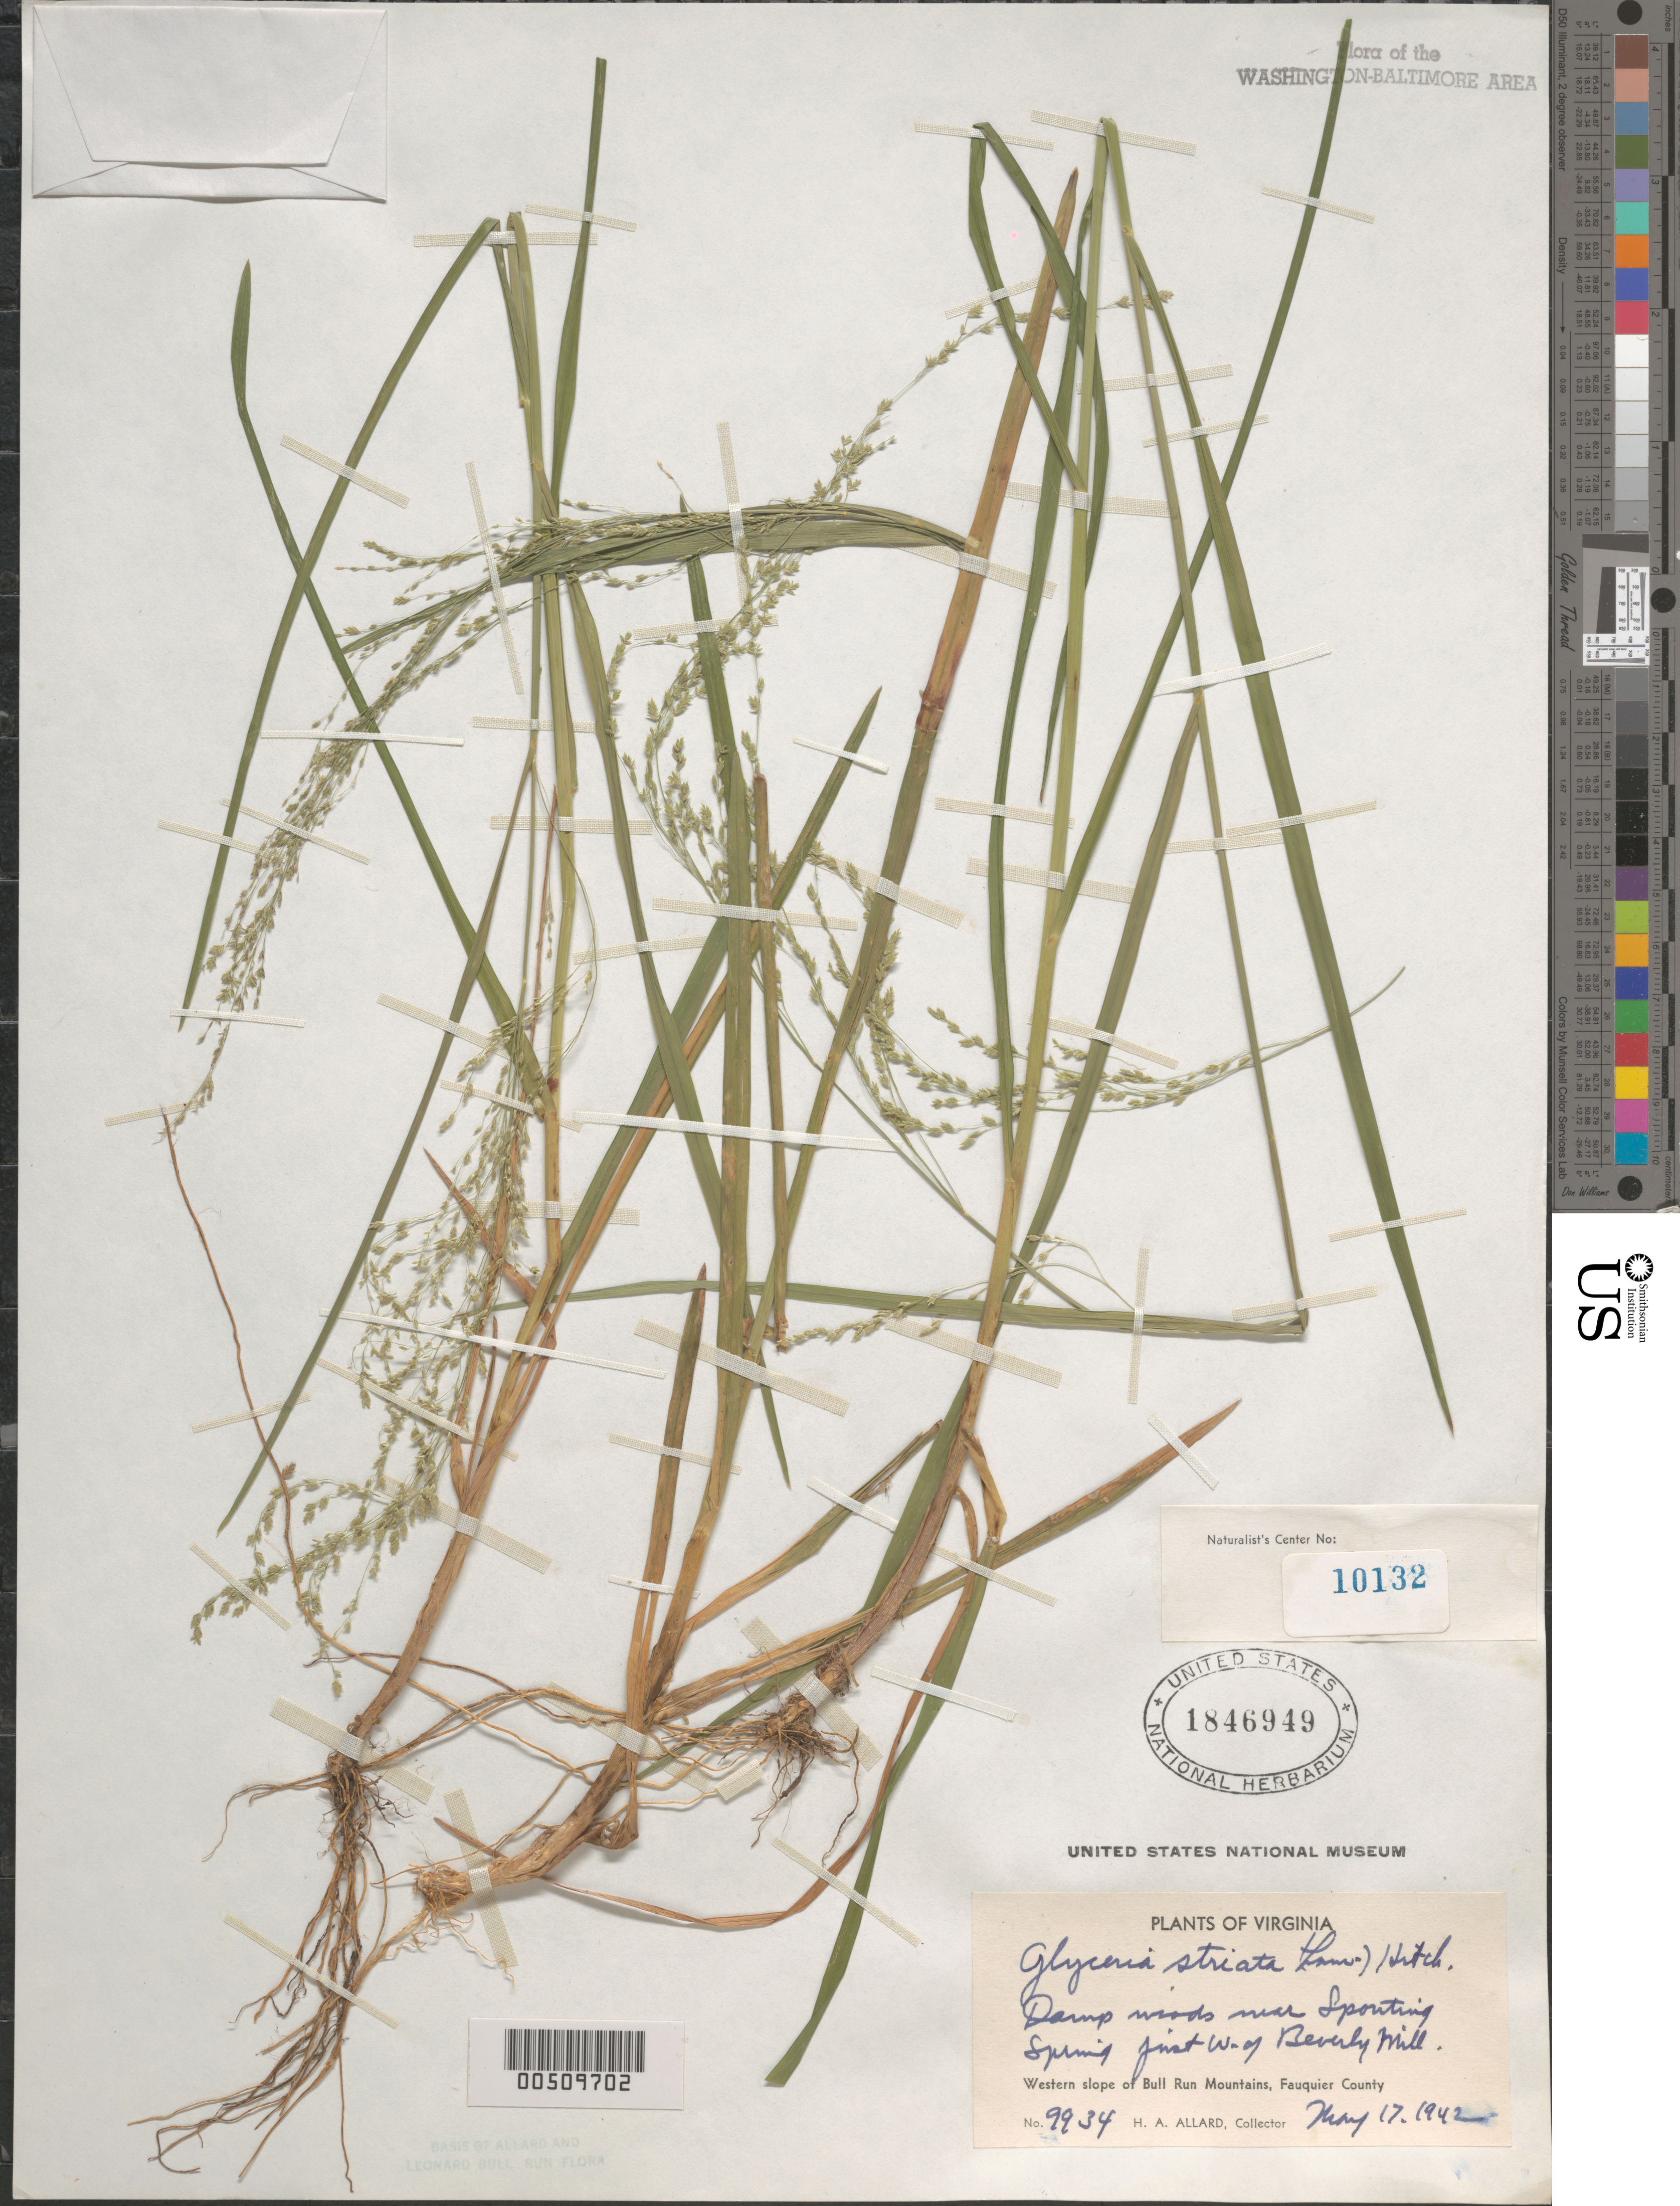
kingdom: Plantae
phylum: Tracheophyta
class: Liliopsida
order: Poales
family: Poaceae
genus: Glyceria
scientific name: Glyceria striata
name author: (Lam.) Hitchc.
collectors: H. A. Allard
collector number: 9934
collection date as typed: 17 May 1942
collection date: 1942-05-17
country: United States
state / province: Virginia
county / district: Fauquier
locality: Bull Run Mts., just W of Beverley Mill, near Sprouting Spring Bull Run Mts.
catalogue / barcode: US 1846949